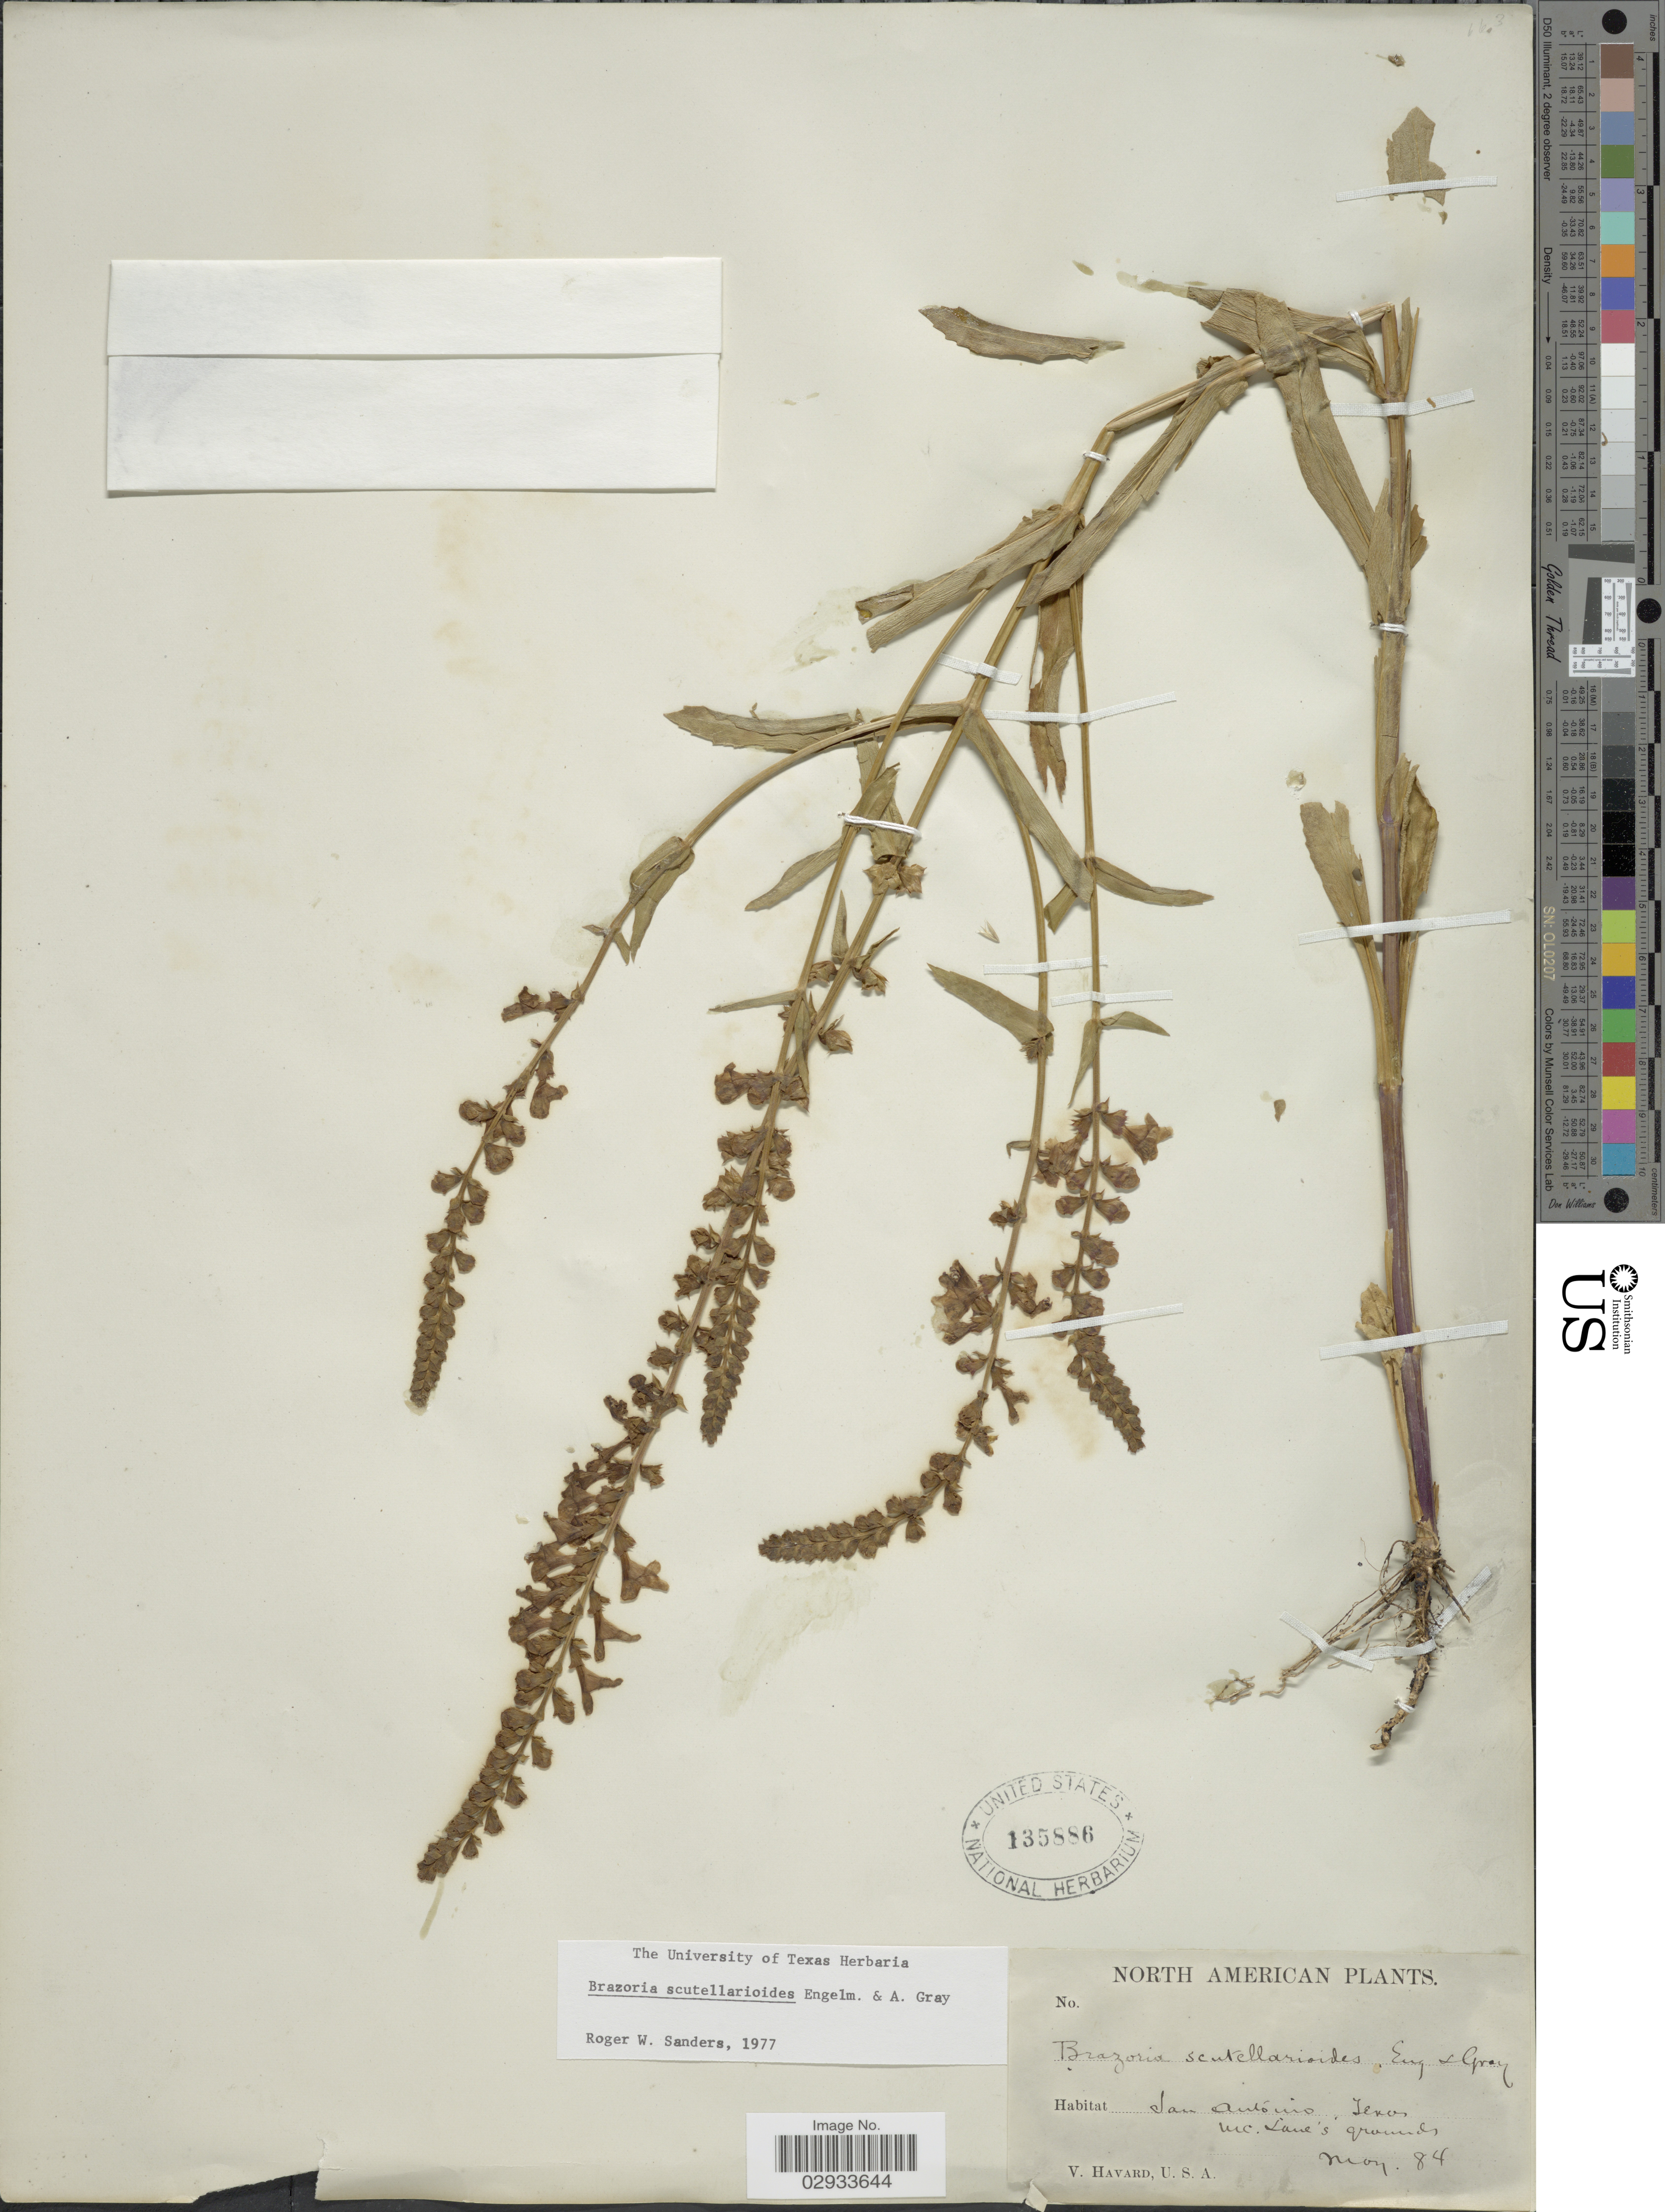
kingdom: Plantae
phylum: Tracheophyta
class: Magnoliopsida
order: Lamiales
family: Lamiaceae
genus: Brazoria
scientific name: Brazoria scutellarioides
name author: Engelm. & A. Gray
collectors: V. Havard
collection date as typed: Transcribed d/m/y: /5/84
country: United States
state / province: Texas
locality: San Antonio, Texas, Mc. Lane's grounds.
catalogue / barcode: US 135886